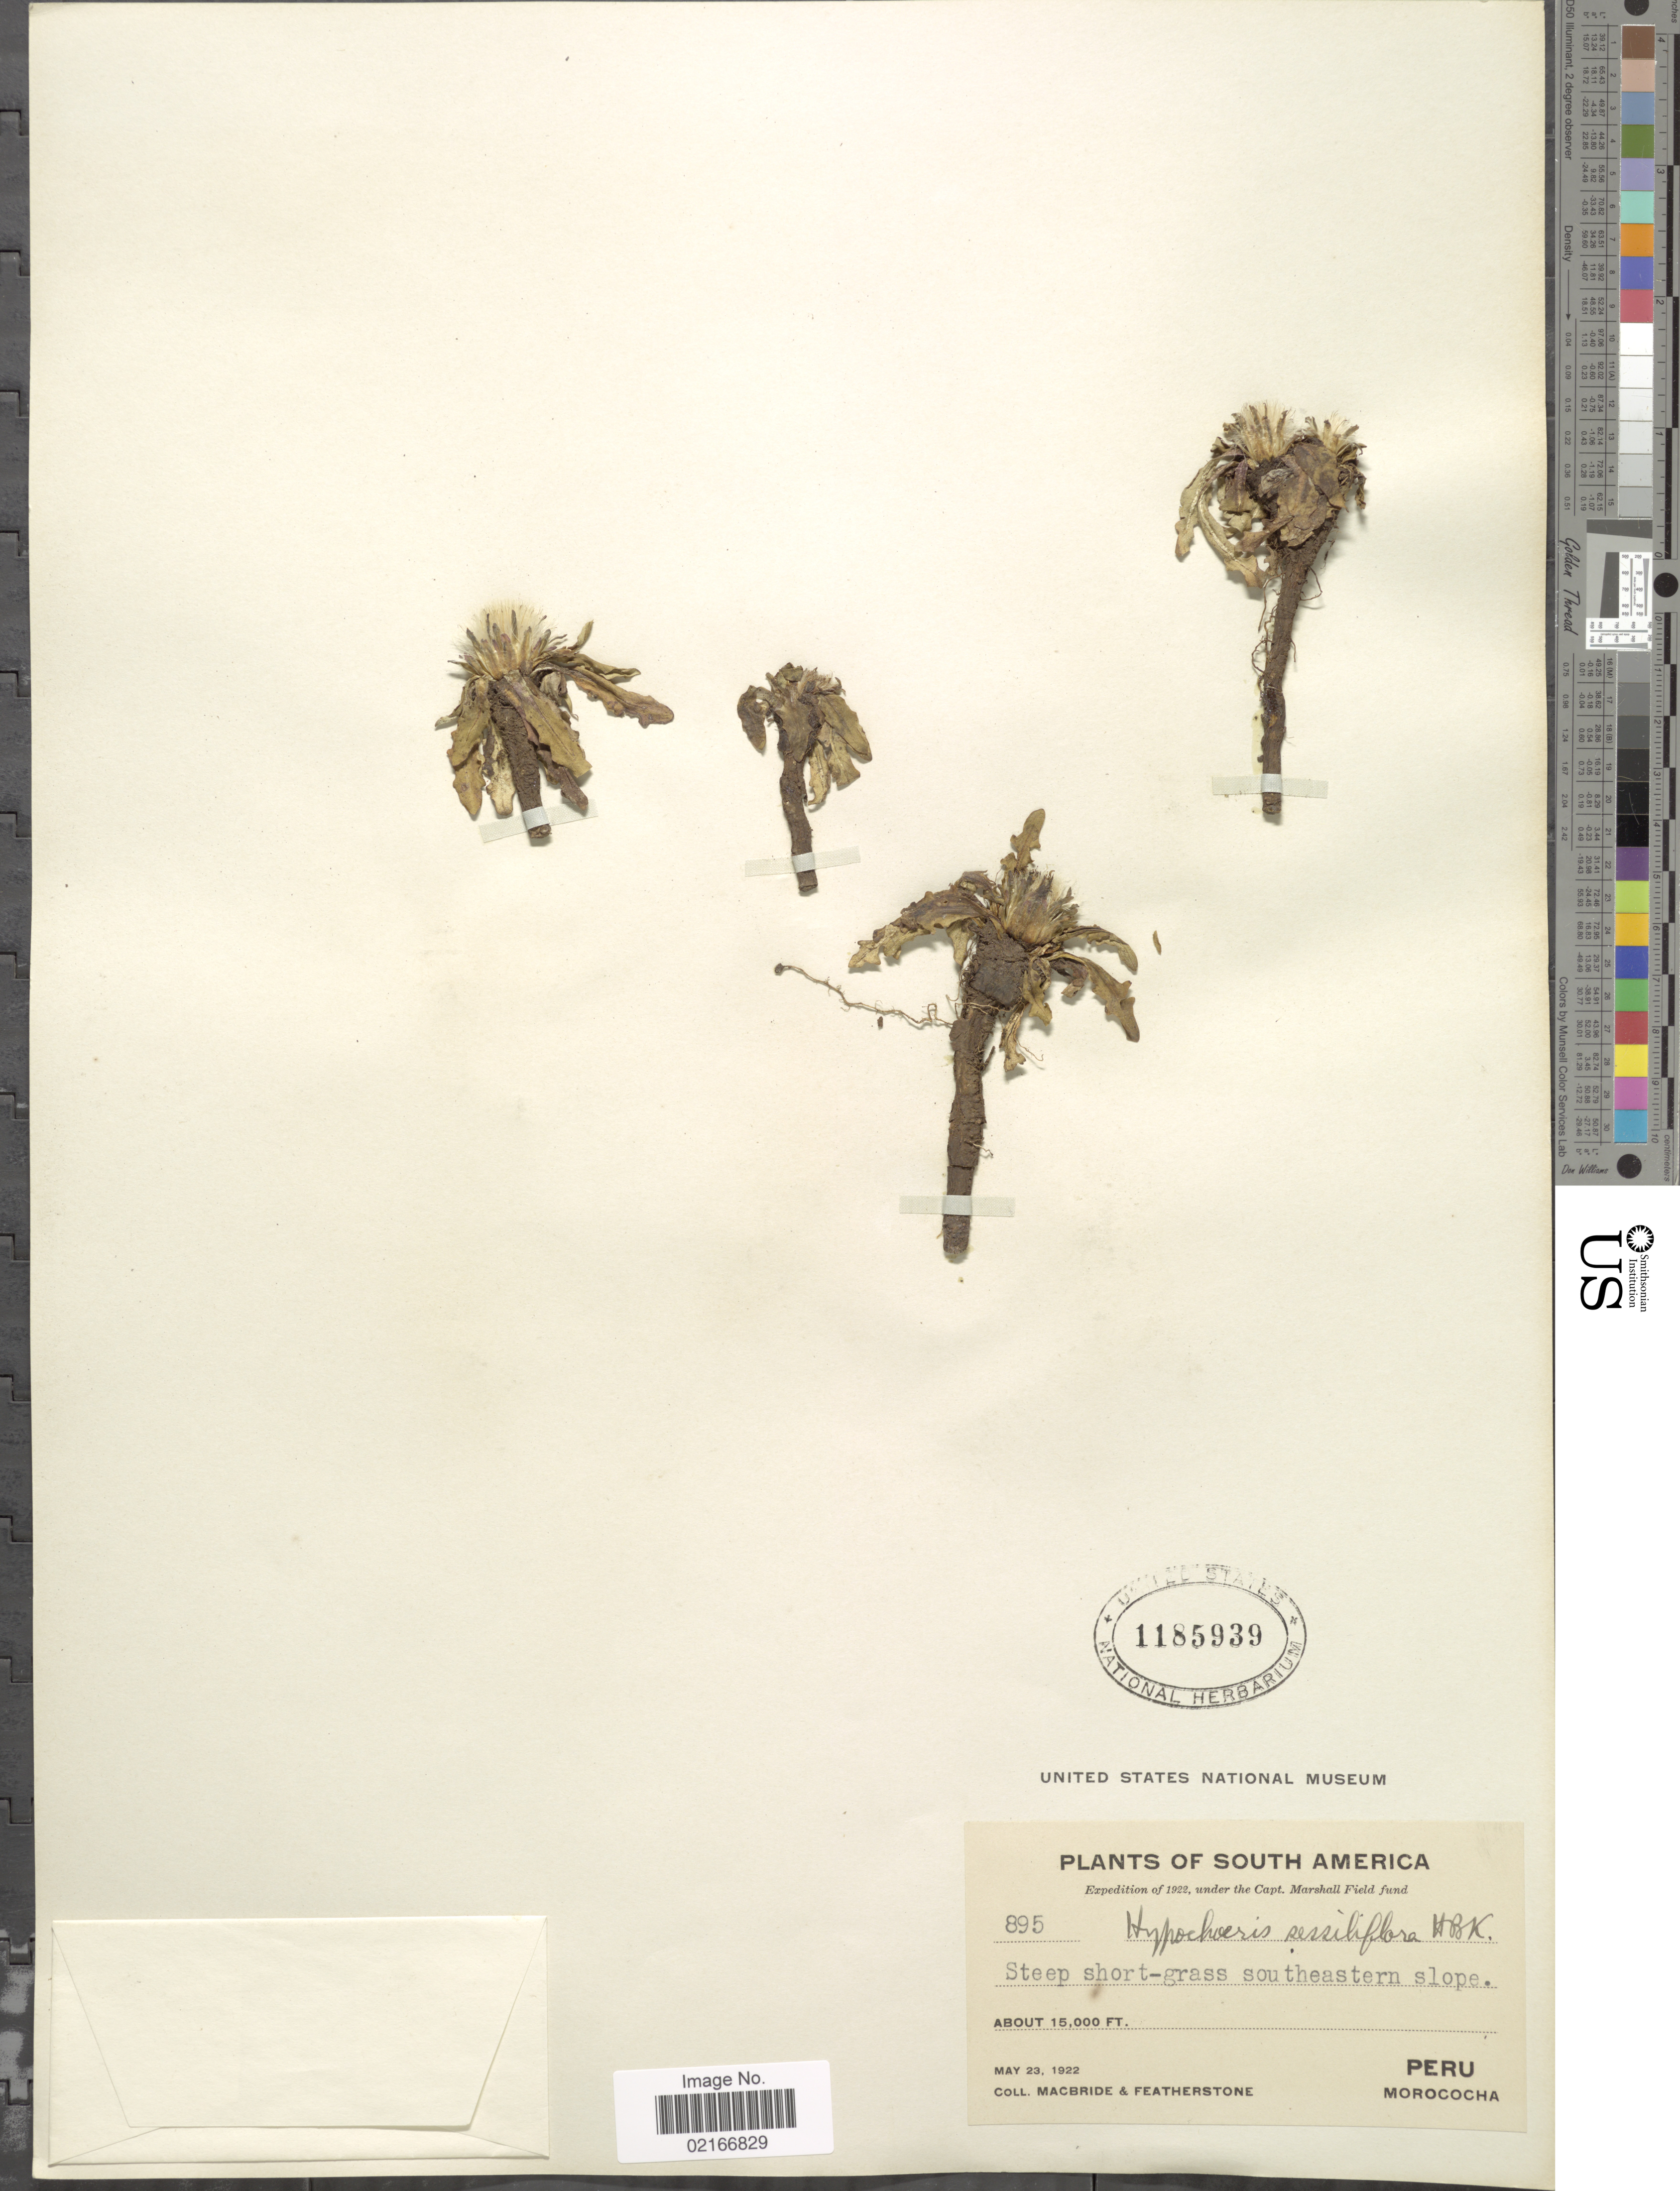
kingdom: Plantae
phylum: Tracheophyta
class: Magnoliopsida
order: Asterales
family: Asteraceae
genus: Hypochaeris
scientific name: Hypochaeris sessiflora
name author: Kunth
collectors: Macbride, -- & -. Featherstone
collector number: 895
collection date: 1922-05-23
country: Peru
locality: Morococha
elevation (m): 4572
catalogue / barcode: US 1185939